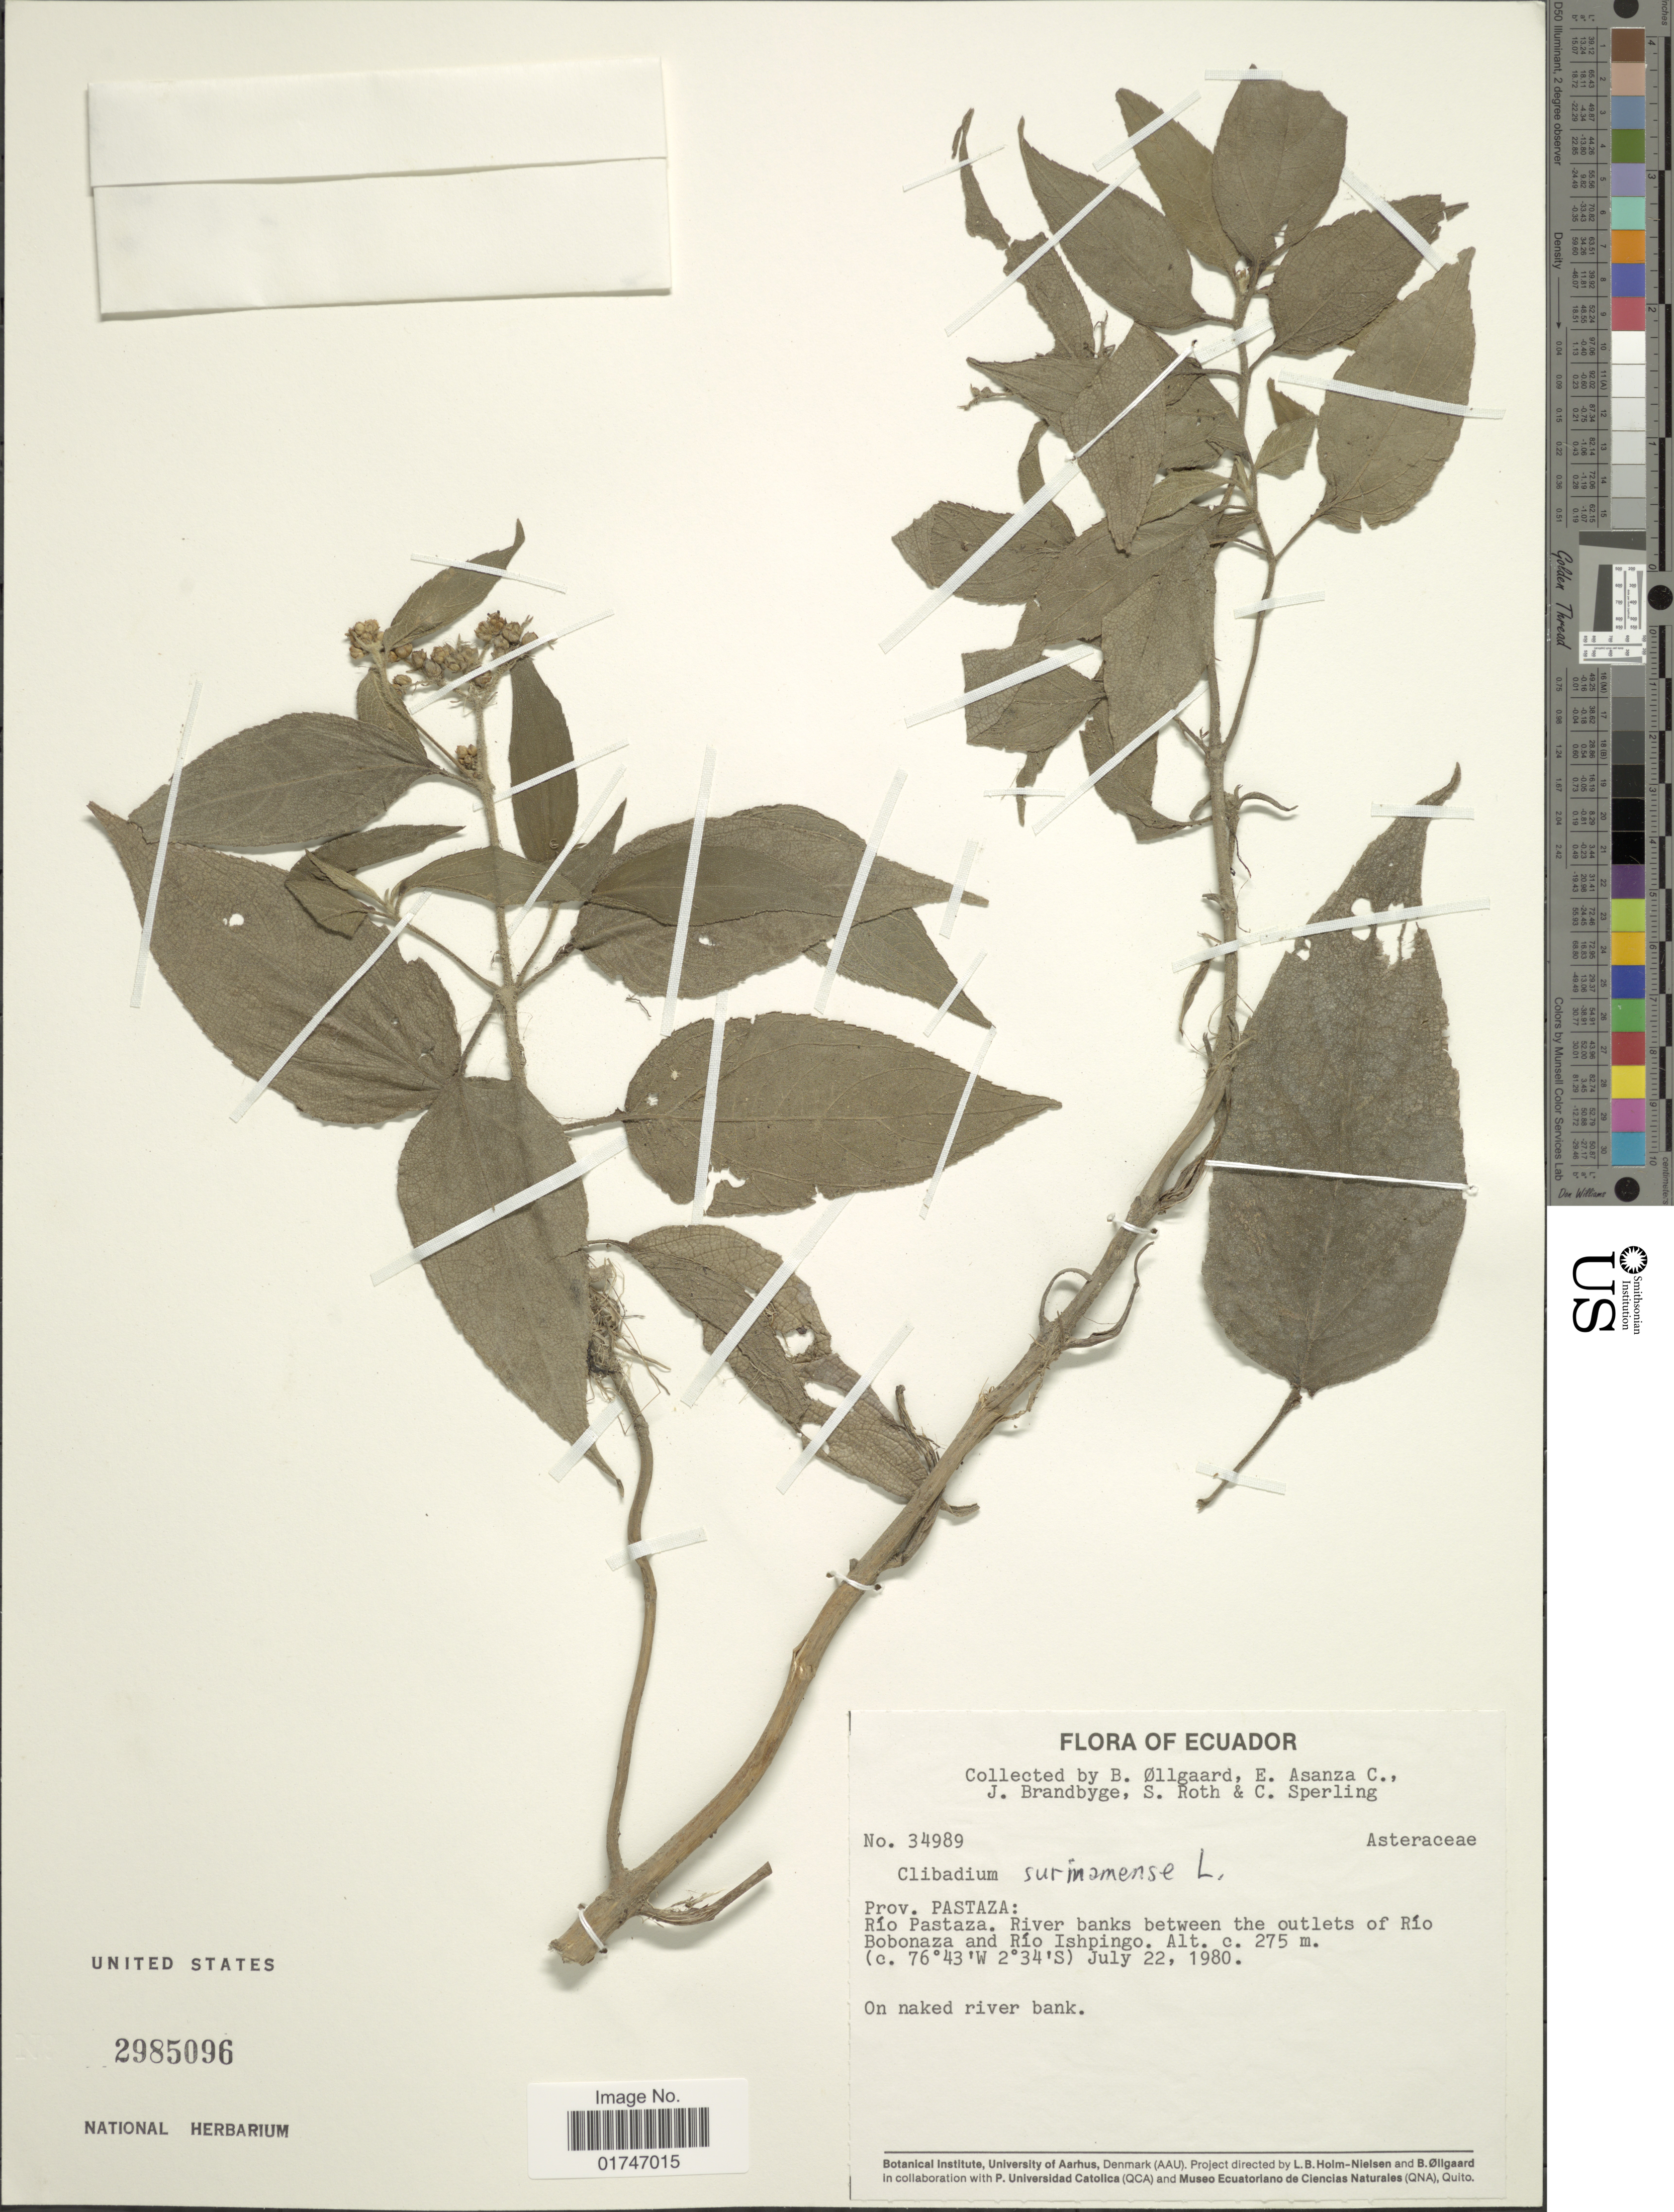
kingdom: Plantae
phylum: Tracheophyta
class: Magnoliopsida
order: Asterales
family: Asteraceae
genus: Clibadium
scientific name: Clibadium surinamense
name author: L.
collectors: B. Øllgaard, E. Asanza C., J. Brandbyge, S. Roth & C. Sperling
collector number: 34989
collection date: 1980-07-22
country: Ecuador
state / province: Pastaza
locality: Prov. Pastaza: Río Pastaza. River banks between the outlets of Río Bobonaza and Río Ishpingo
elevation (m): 275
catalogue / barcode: US 2985096